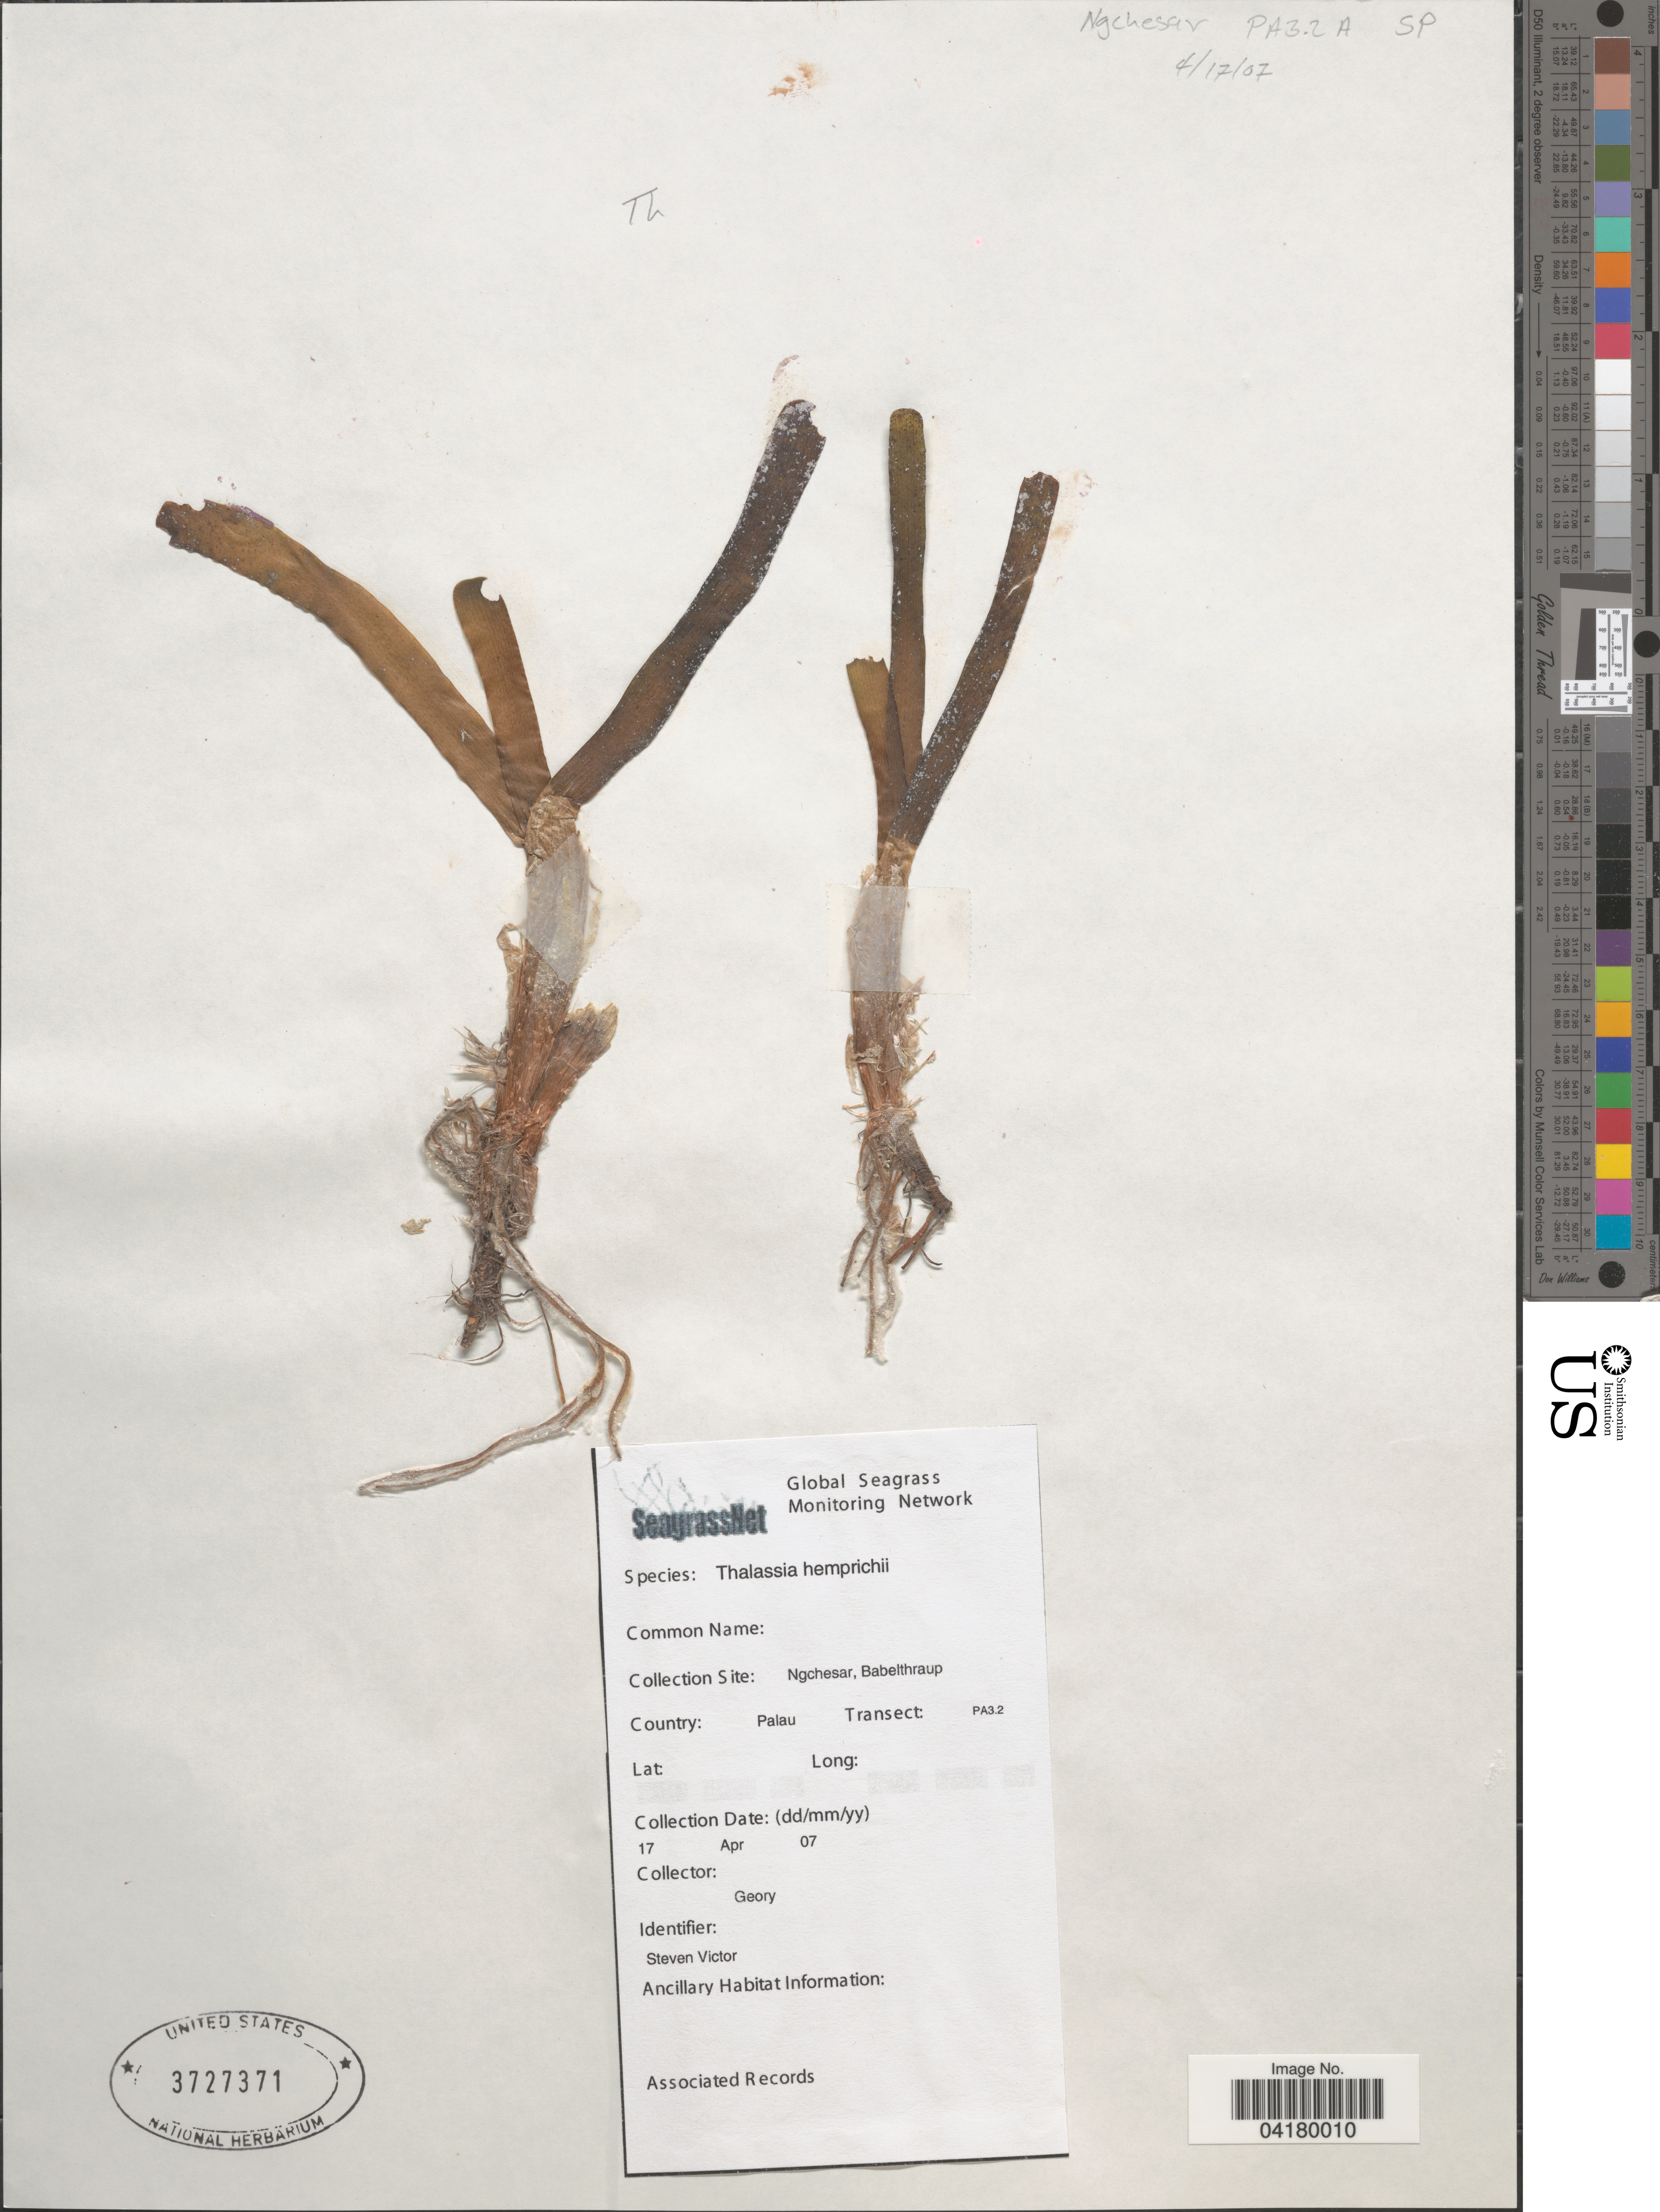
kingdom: Plantae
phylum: Tracheophyta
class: Liliopsida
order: Alismatales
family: Hydrocharitaceae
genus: Thalassia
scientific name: Thalassia hemprichii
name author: Asch.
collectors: Geor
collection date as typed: Transcribed d/m/y: 17/4/7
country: Palau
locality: Collection Site: Ngchesar, Babelthraup. Country: Palau. Transect: PA3.2.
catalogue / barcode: US 3727371